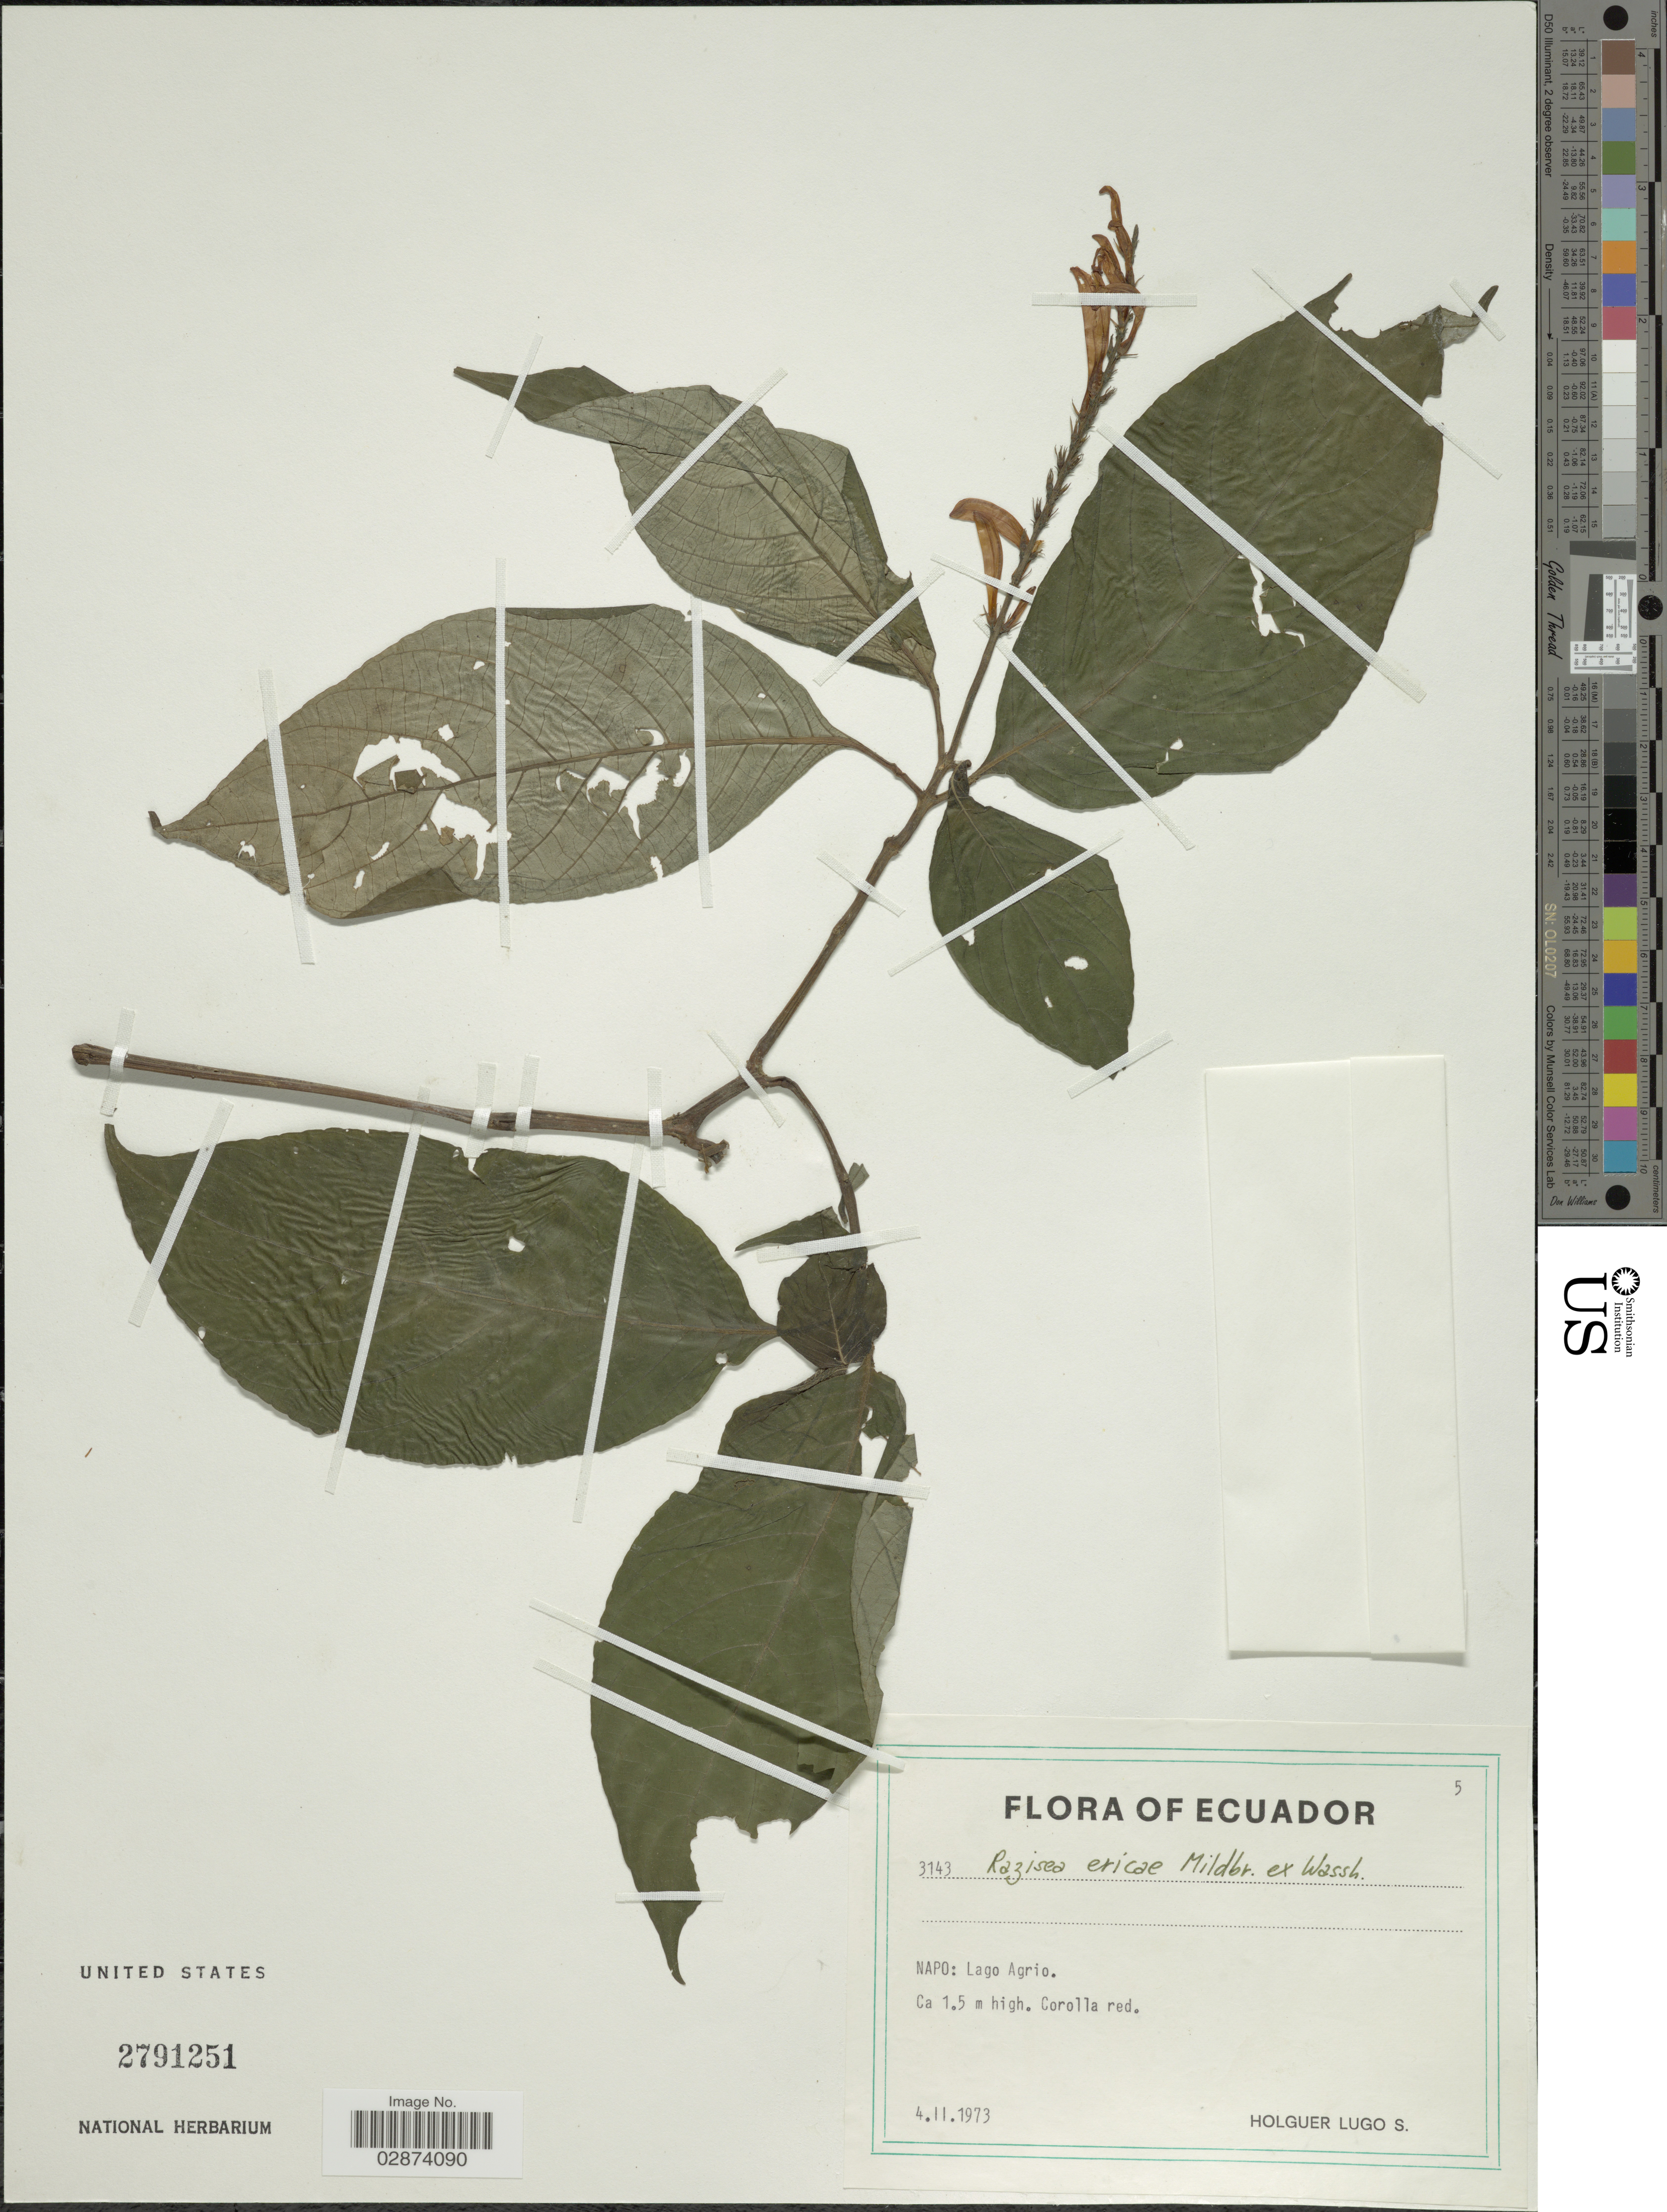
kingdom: Plantae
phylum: Tracheophyta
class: Magnoliopsida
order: Lamiales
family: Acanthaceae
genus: Razisea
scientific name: Razisea ericae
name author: Mildbr. ex Wassh.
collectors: H. Lugo S.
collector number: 3143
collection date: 1973-11-04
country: Ecuador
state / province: Napo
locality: Lago Agrio.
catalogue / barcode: US 2791251